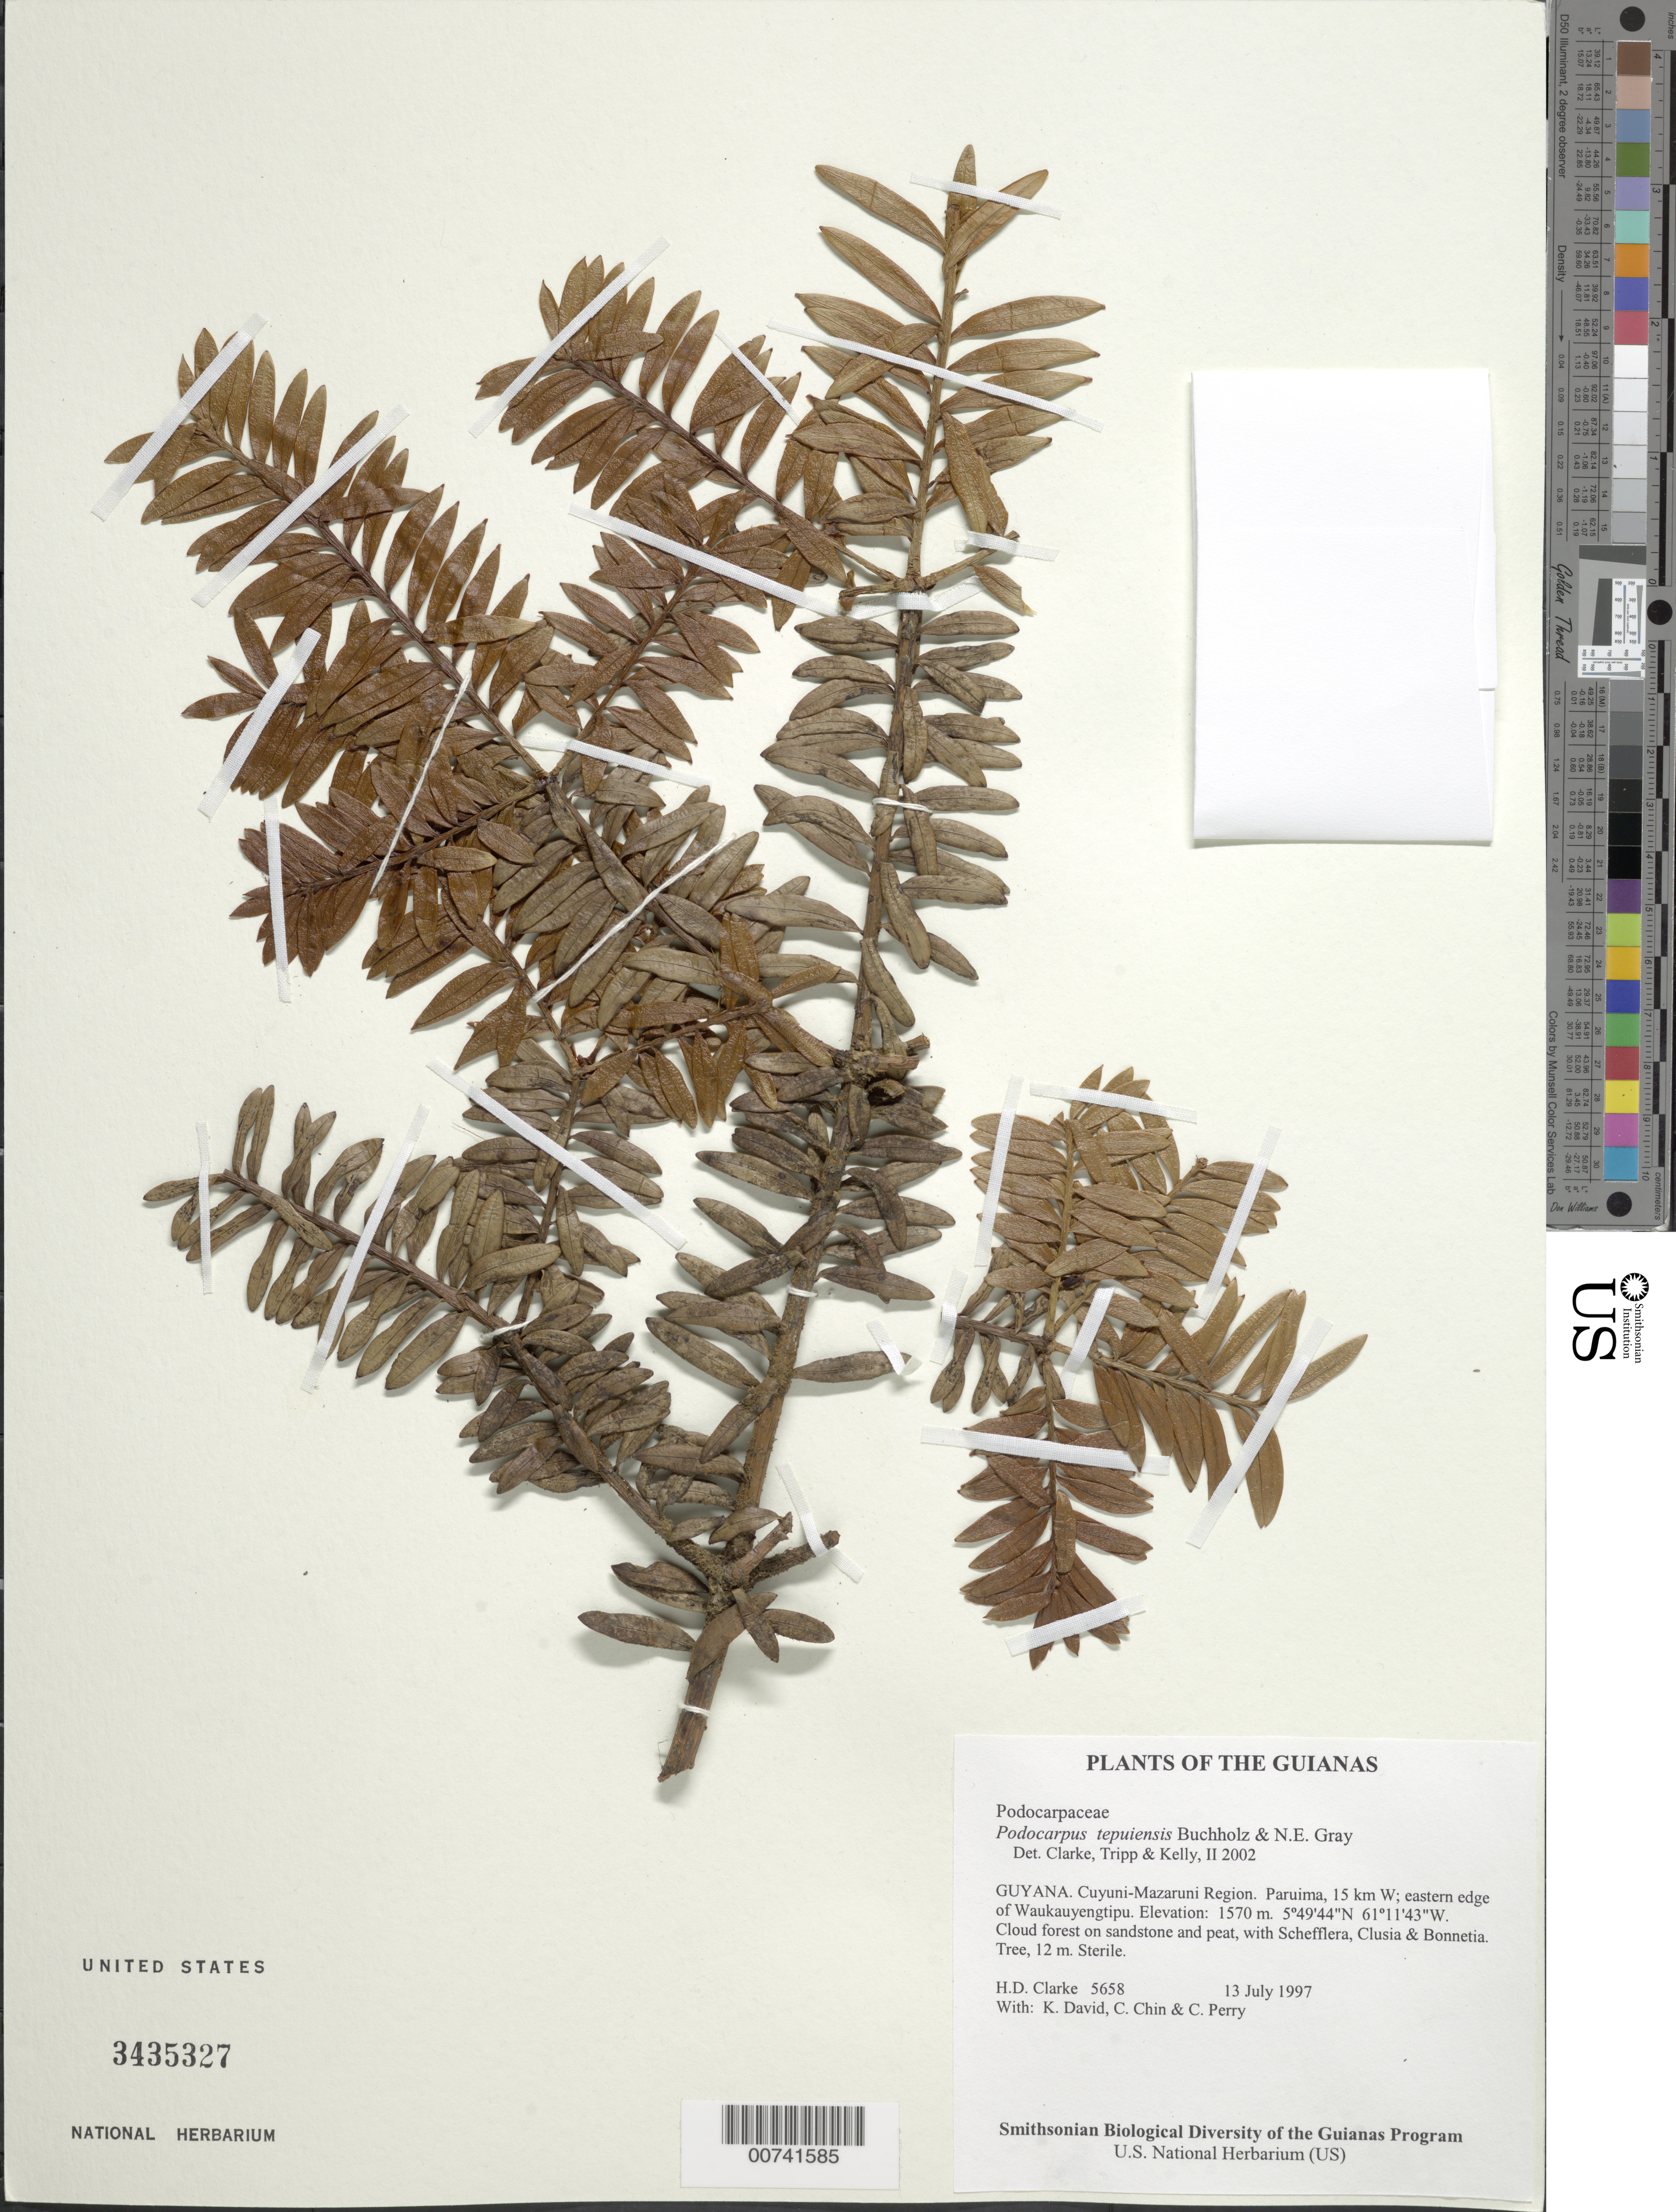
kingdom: Plantae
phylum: Tracheophyta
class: Pinopsida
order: Pinales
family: Podocarpaceae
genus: Podocarpus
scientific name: Podocarpus tepuiensis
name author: J. Buchholz & N.E. Gray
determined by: Kelly, J.; Clarke, H. D.; Tripp, E. A.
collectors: H. D. Clarke, K. David, C. Chin & C. Perry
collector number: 5658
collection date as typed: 13 July 1997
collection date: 1997-07-13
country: Guyana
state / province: Cuyuni-Mazaruni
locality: Paruima, 15 km W; eastern edge of Waukauyengtipu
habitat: Cloud forest on sandstone and peat, with Schefflera, Clusia & Bonnetia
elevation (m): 1570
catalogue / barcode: US 3435327